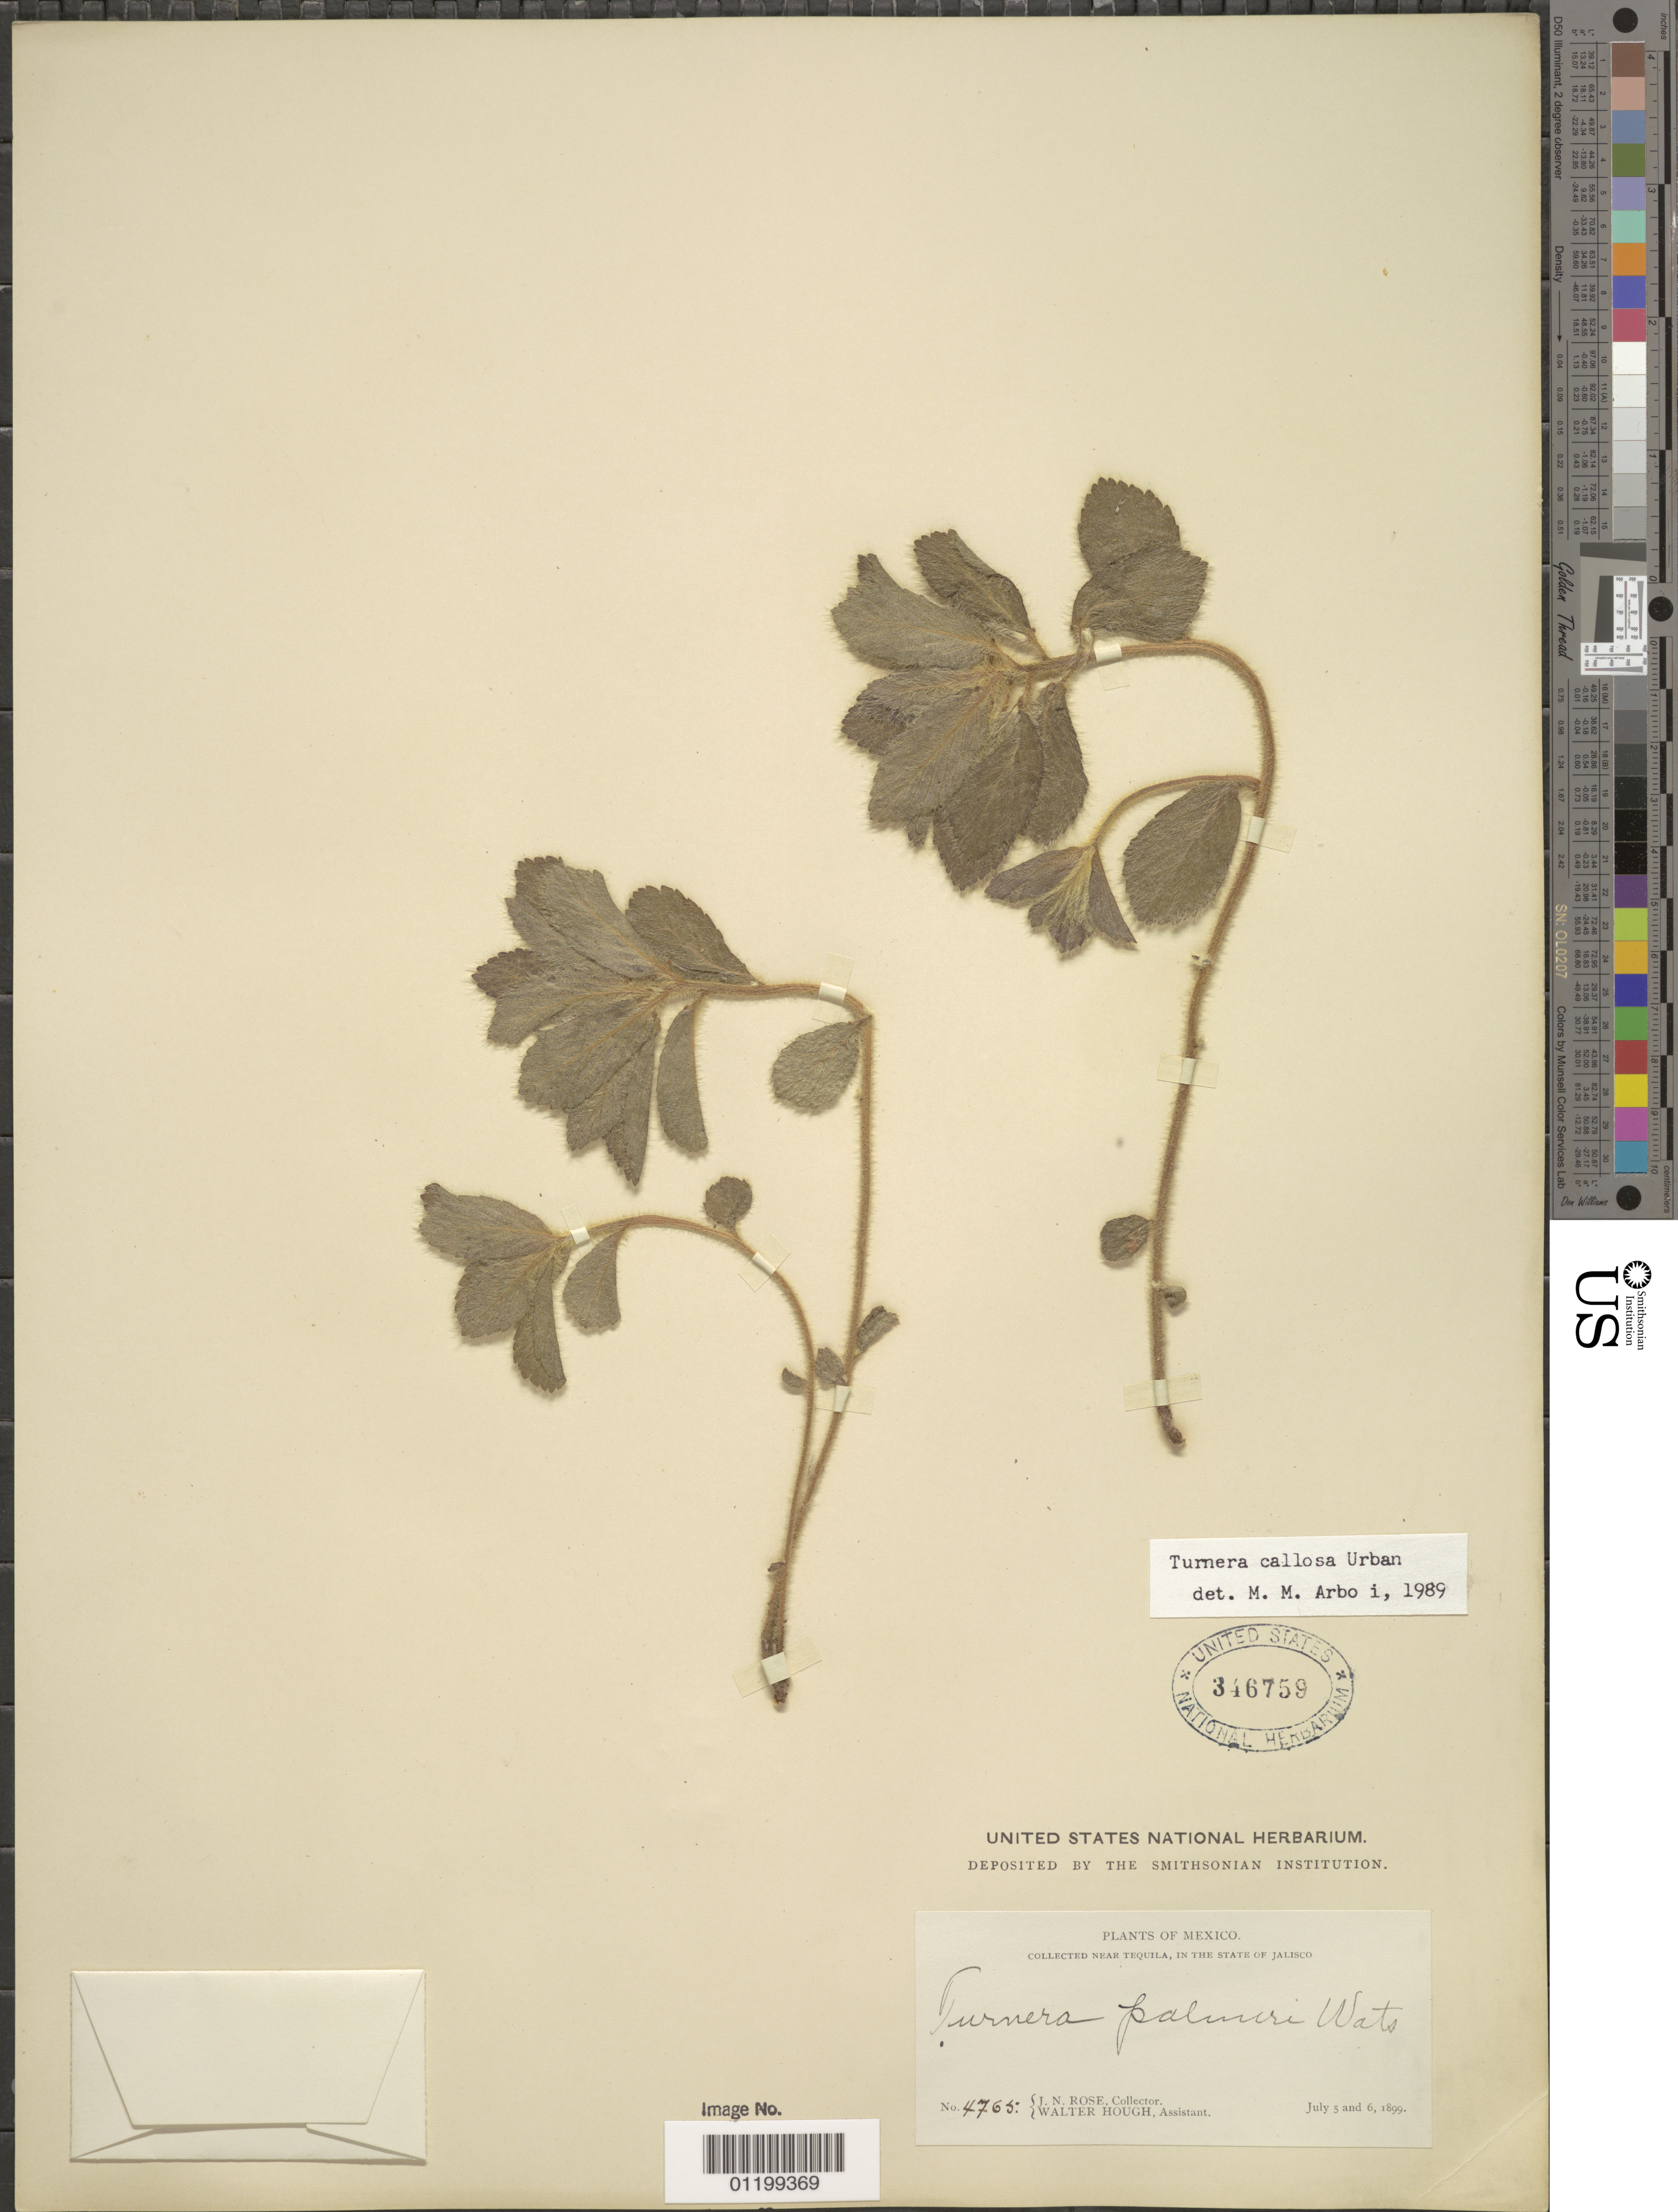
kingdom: Plantae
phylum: Tracheophyta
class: Magnoliopsida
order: Malpighiales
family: Turneraceae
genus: Turnera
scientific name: Turnera callosa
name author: Urb.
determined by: Arbo, M. M.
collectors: J. N. Rose & W. Hough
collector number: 4765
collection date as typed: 05 Jul 1899 and 06 Jul 1899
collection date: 1899-07-05,1899-07-06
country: Mexico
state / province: Jalisco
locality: Tequila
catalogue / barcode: US 346759